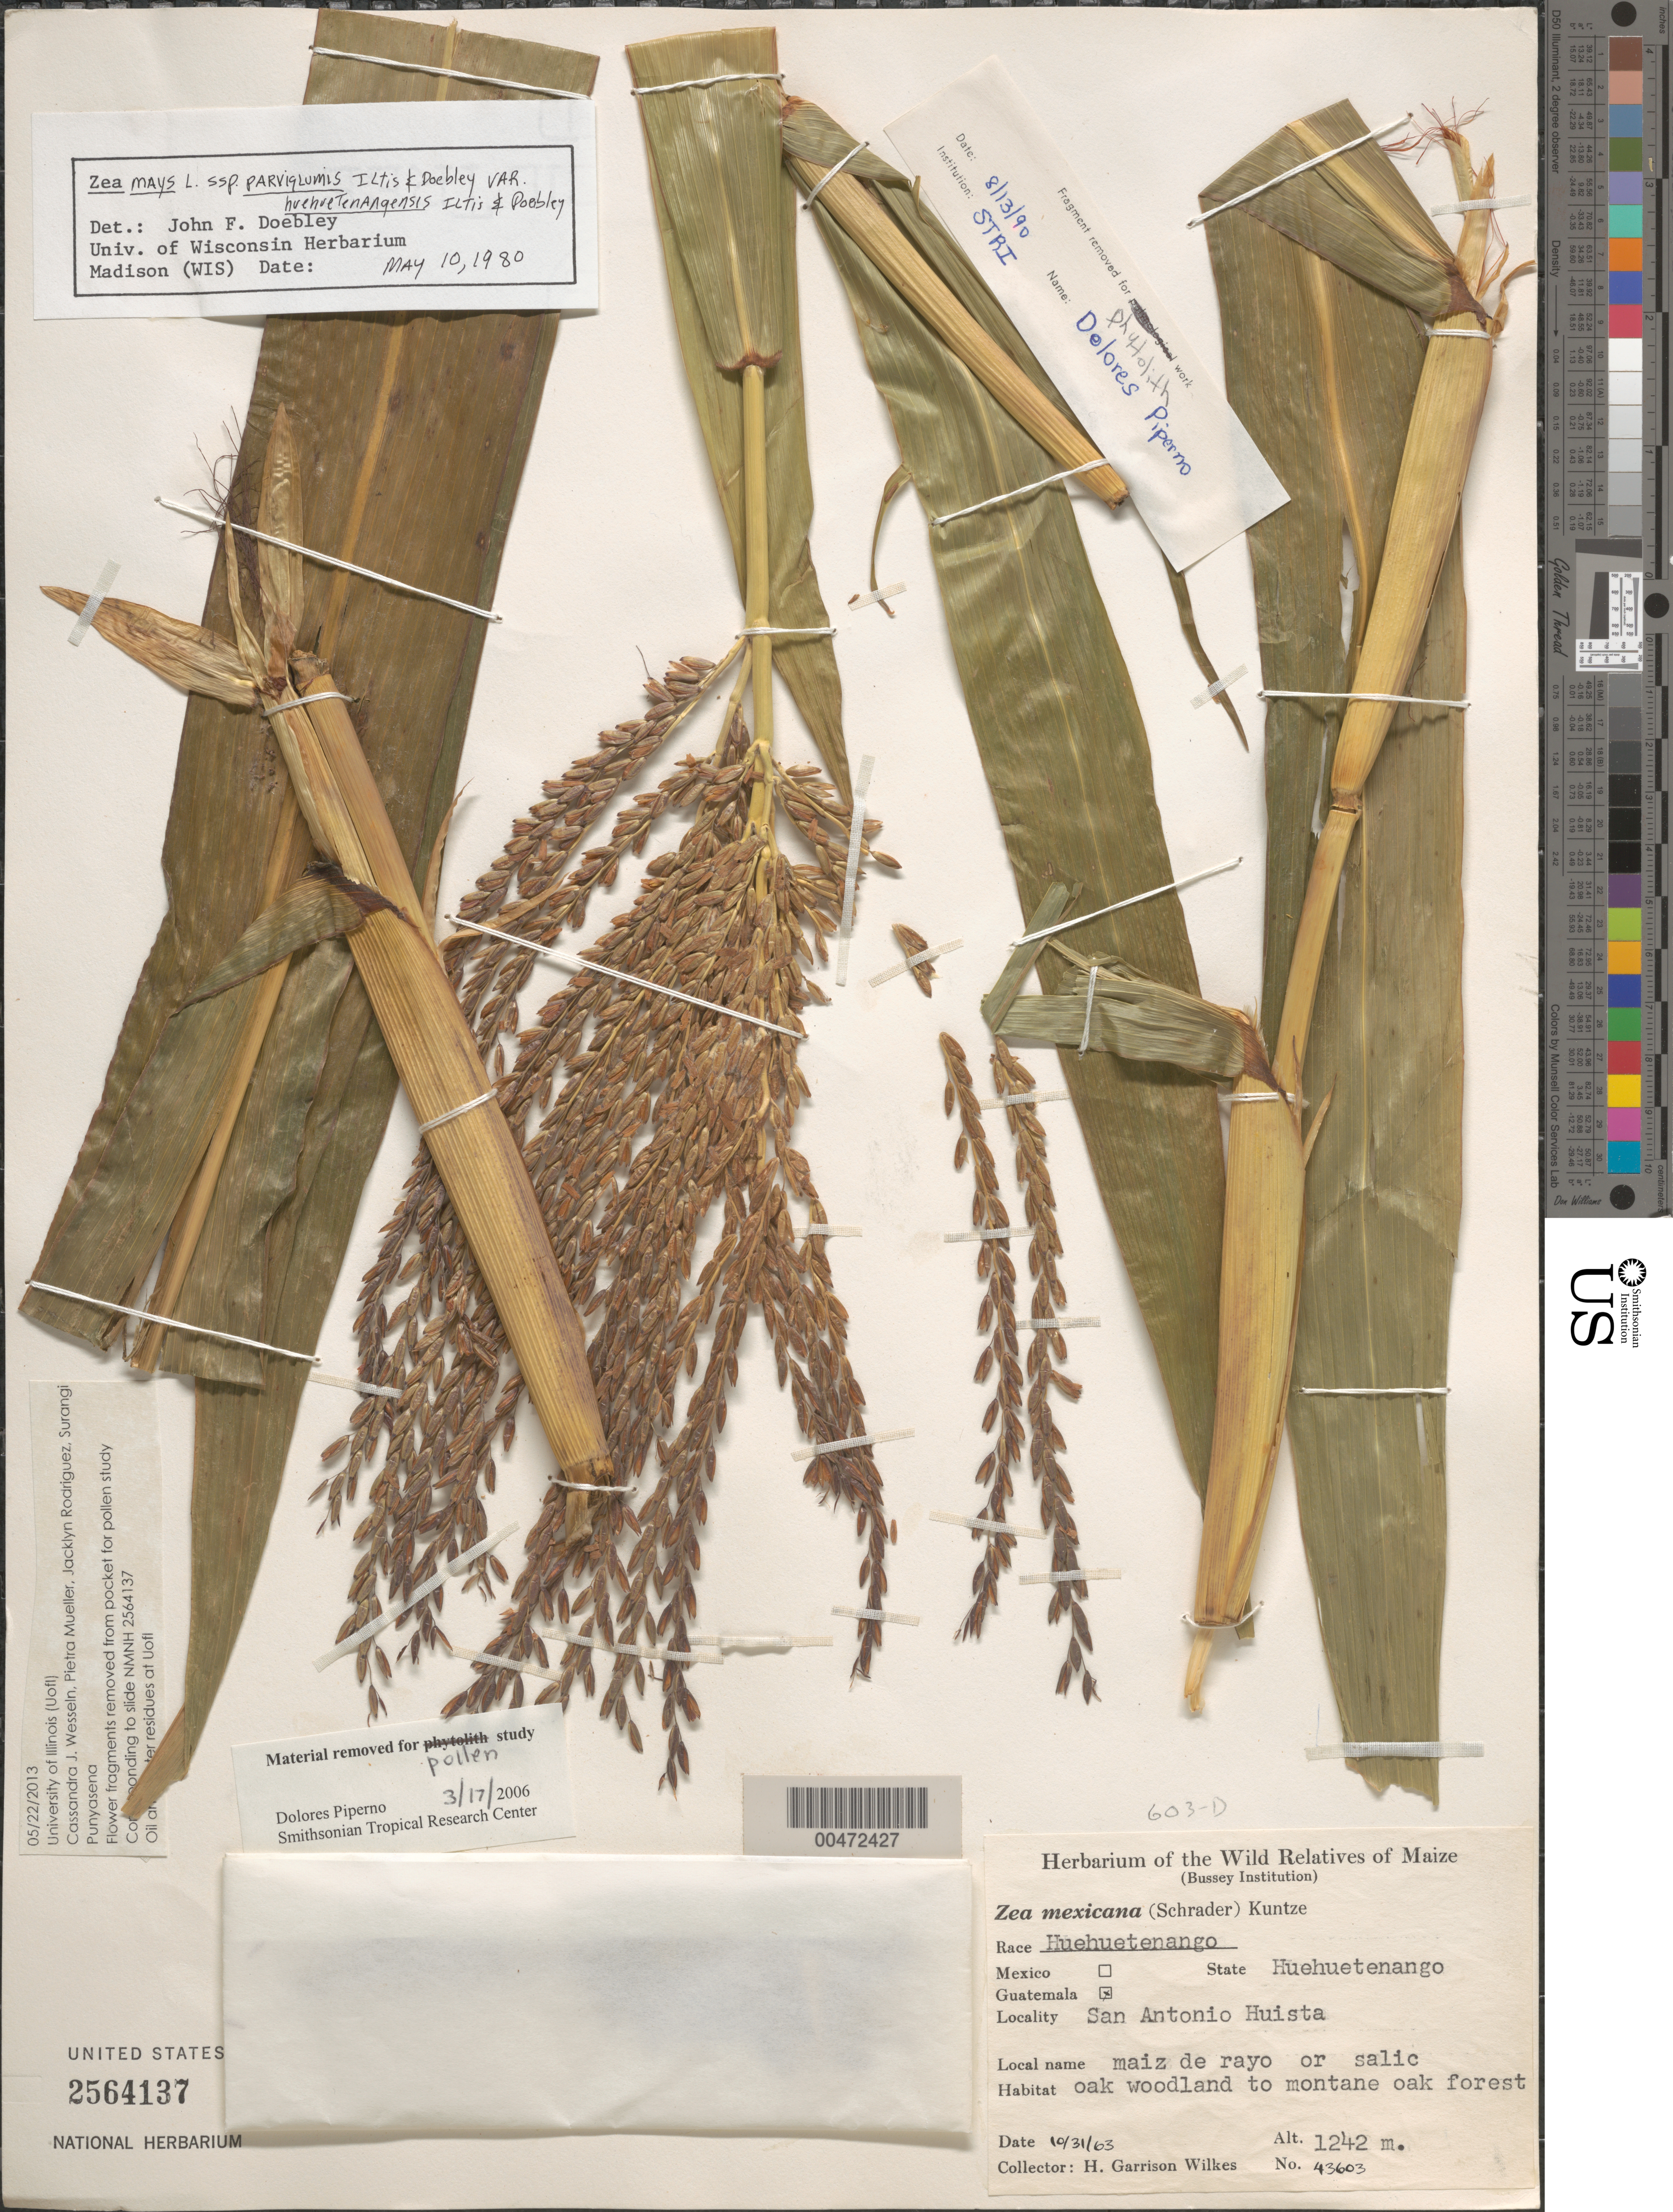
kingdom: Plantae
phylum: Tracheophyta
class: Liliopsida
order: Poales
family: Poaceae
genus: Zea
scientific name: Zea mays subsp. huehuetenangensis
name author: (Iltis & Doebley) Doebley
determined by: Doebley, John F.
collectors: H. G. Wilkes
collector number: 43603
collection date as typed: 31 Oct 1963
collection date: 1963-10-31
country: Guatemala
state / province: Huehuetenango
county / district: San Antonio Huista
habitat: Oak woodland to montane oak forest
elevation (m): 1242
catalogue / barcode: US 2564137